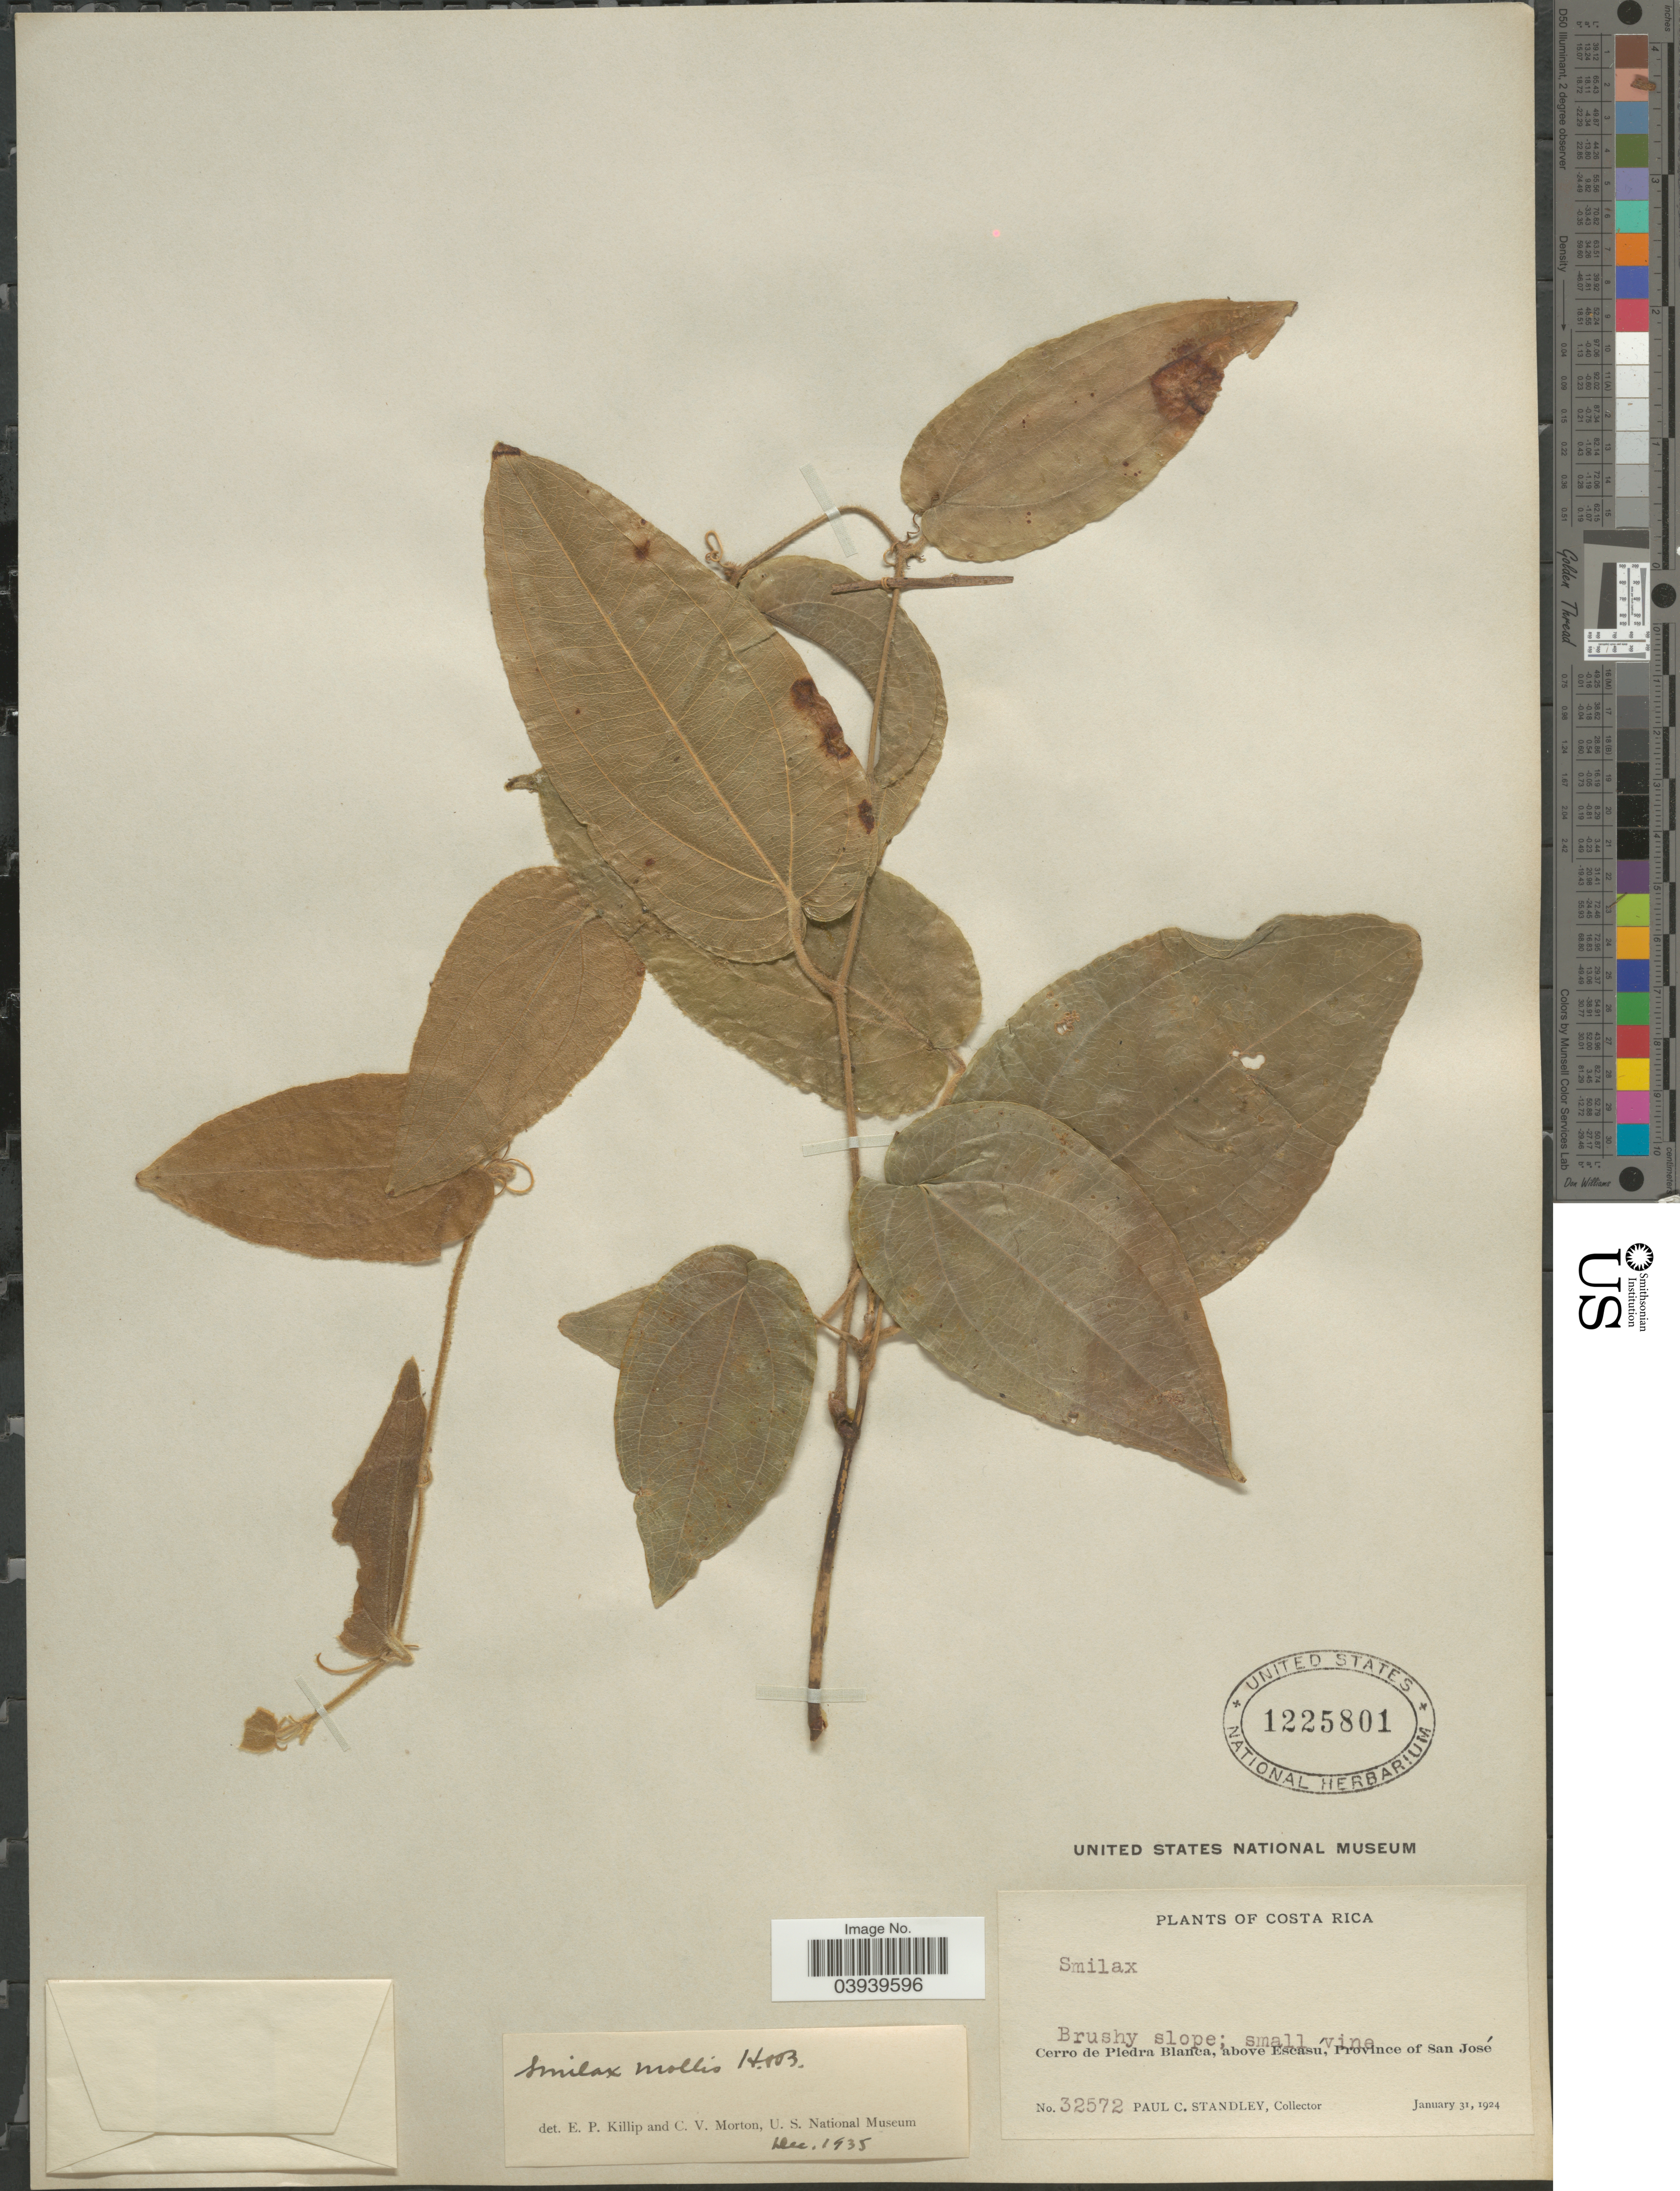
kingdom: Plantae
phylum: Tracheophyta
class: Liliopsida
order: Liliales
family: Smilacaceae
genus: Smilax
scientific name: Smilax mollis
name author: Humb. & Bonpl. ex Willd.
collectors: P. C. Standley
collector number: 32572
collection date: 1924-01-31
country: Costa Rica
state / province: San José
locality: Cerro de Piedra Blanca, above Escasú.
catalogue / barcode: US 1225801